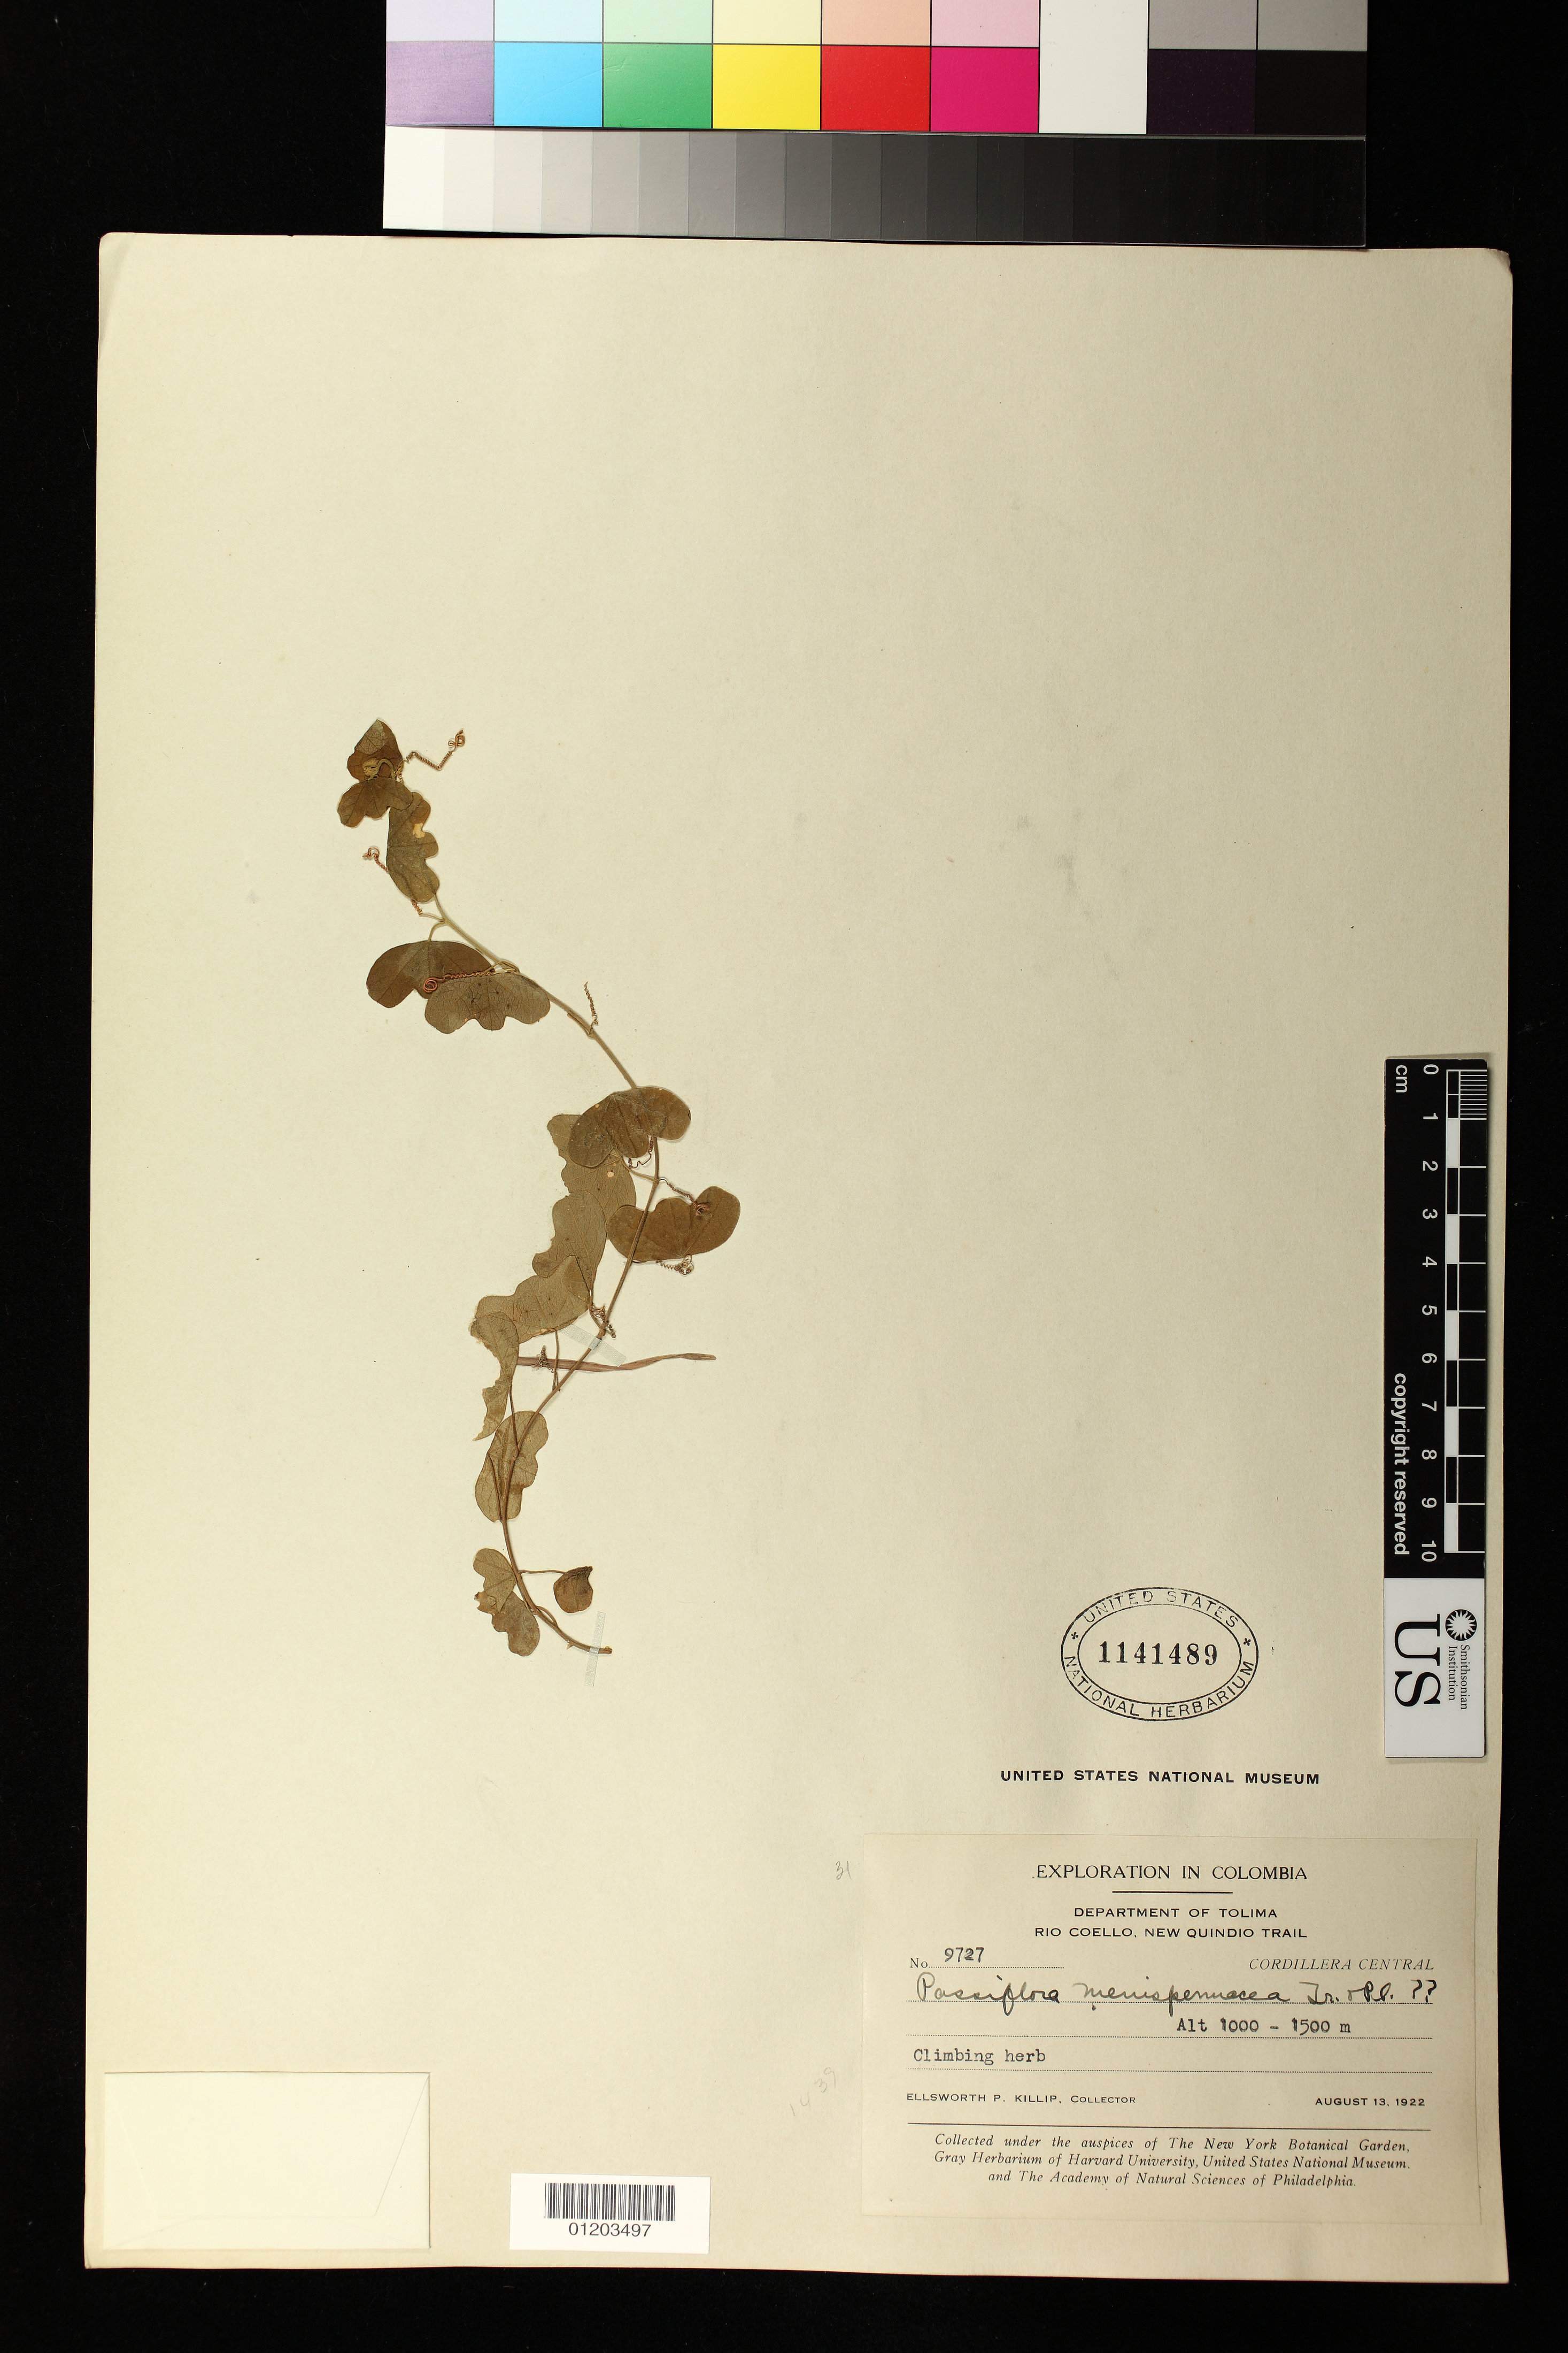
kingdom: Plantae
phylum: Tracheophyta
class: Magnoliopsida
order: Malpighiales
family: Passifloraceae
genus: Passiflora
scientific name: Passiflora menispermacea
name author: Triana & Planch.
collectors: E. P. Killip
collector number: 9727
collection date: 1922-08-13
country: Colombia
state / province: Tolima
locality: Cordillera Central,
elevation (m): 1000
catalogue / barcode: US 1141489